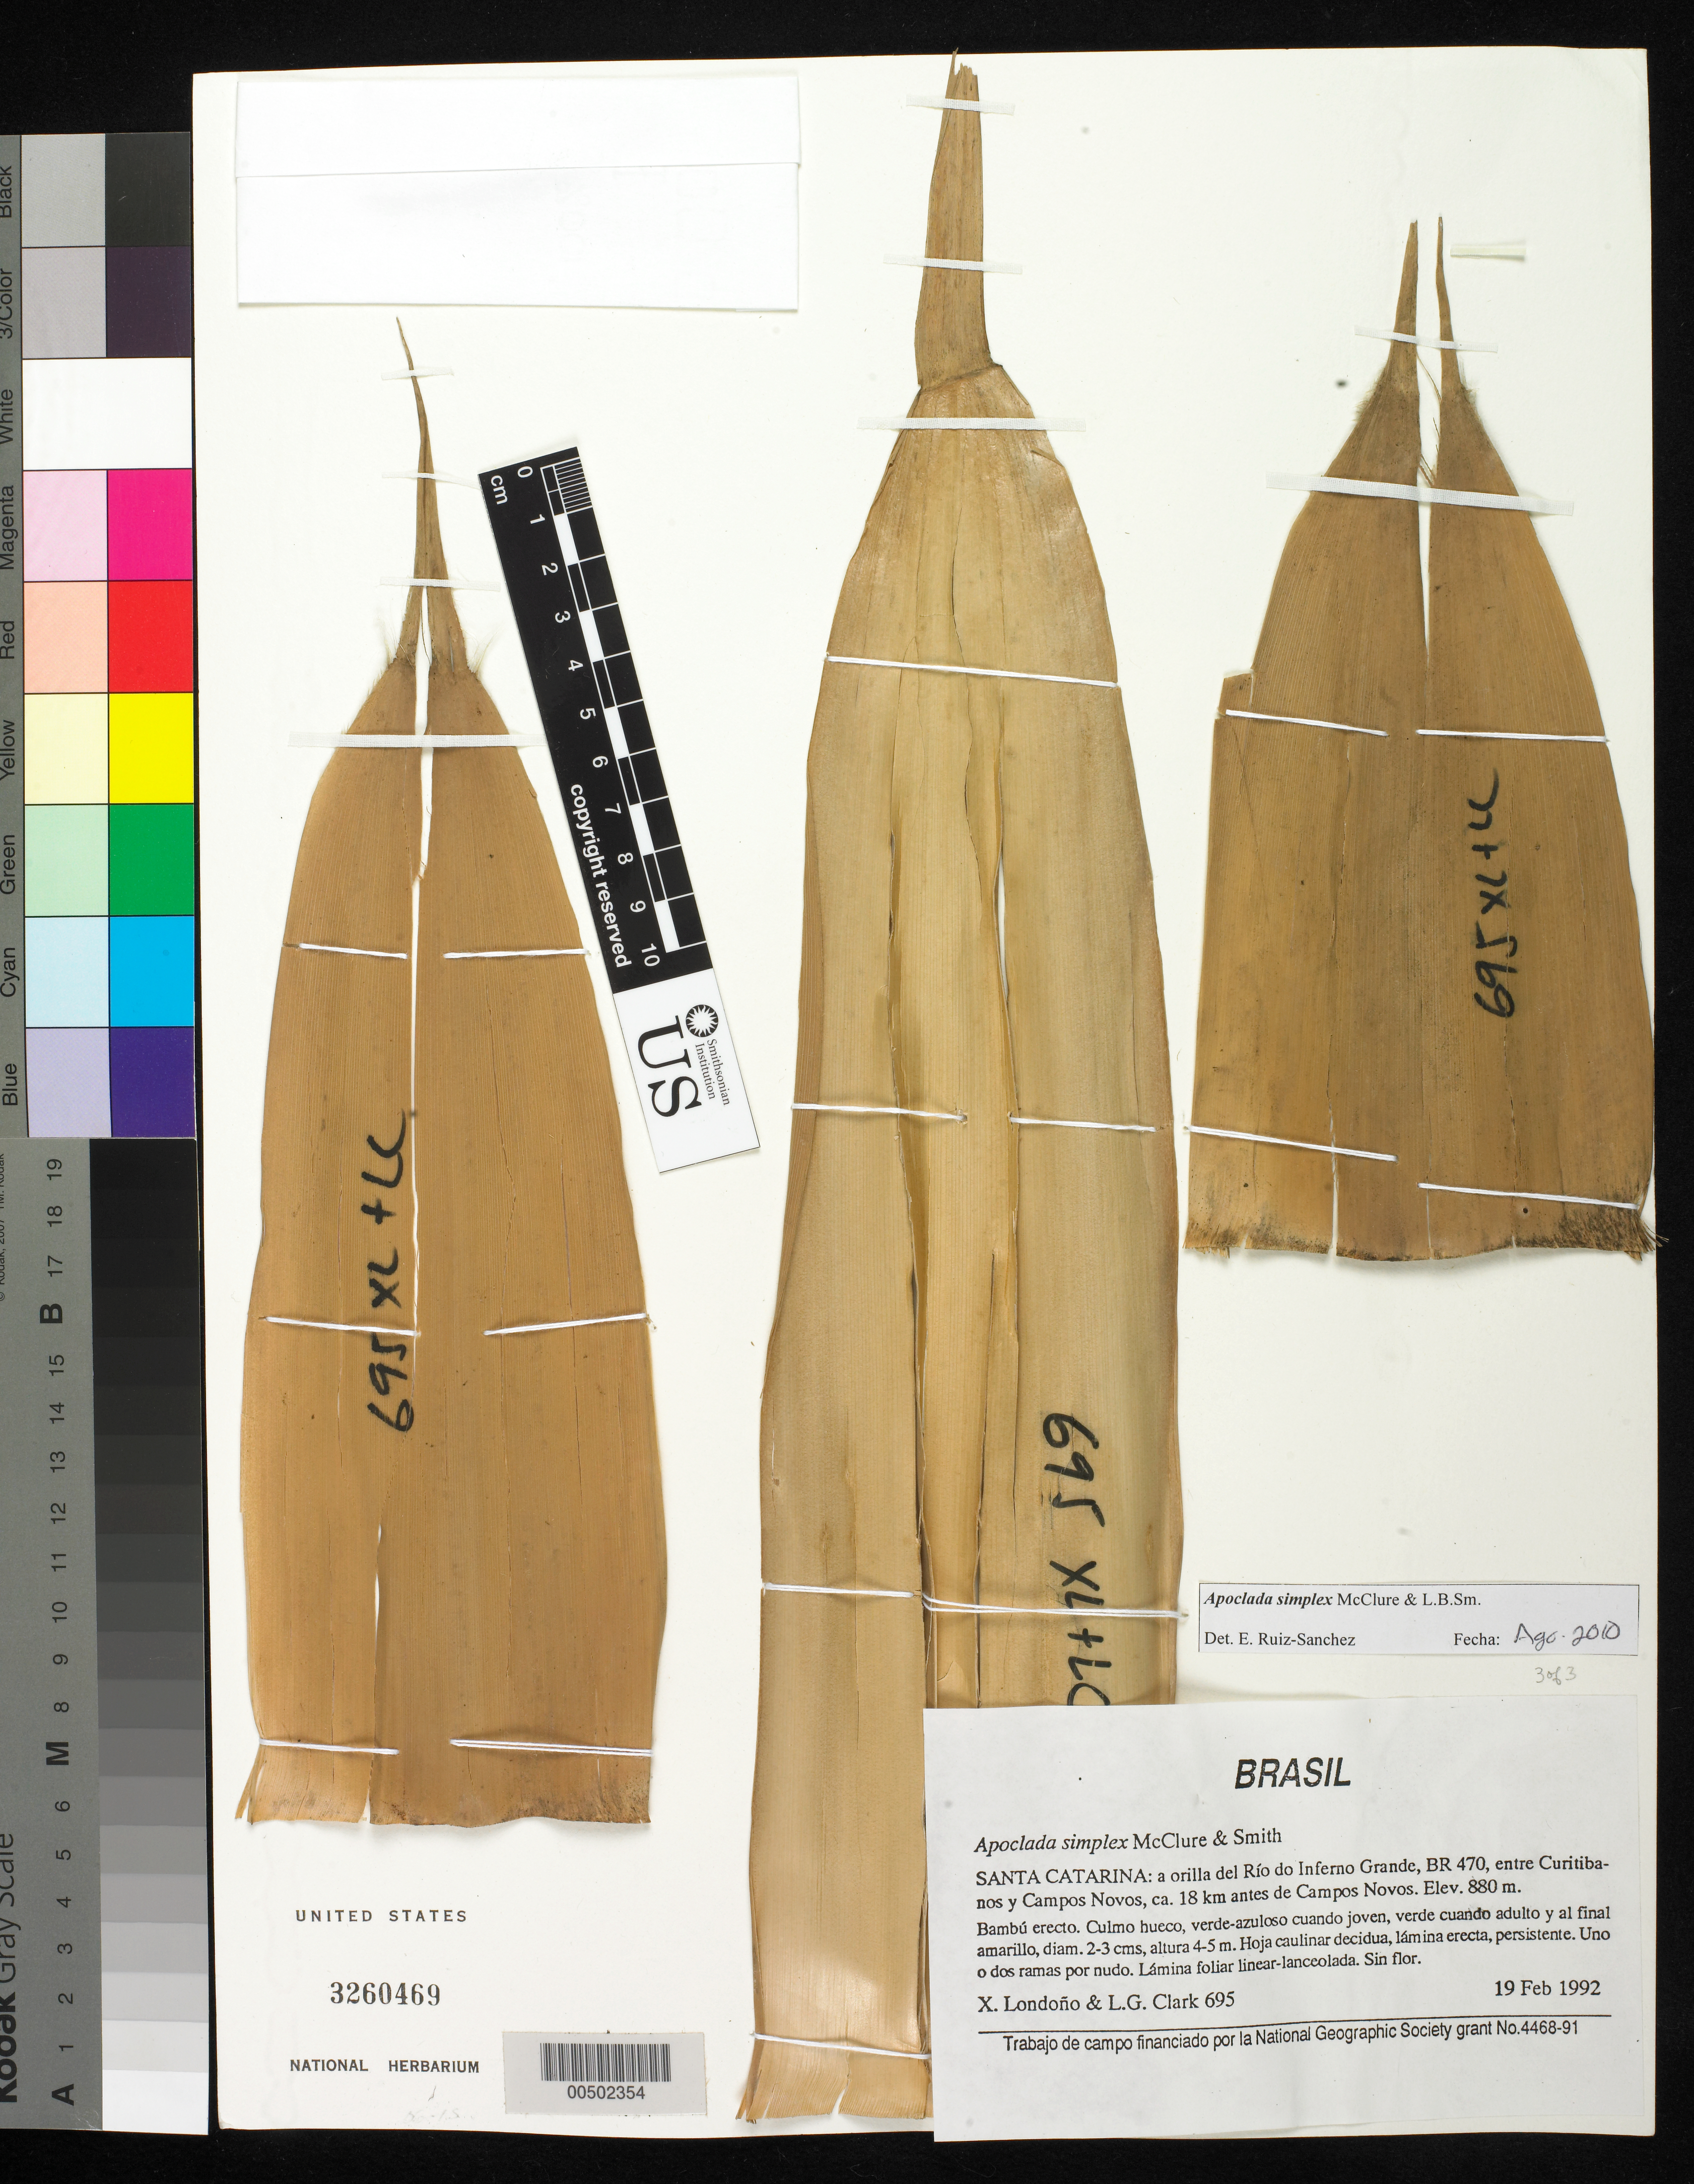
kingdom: Plantae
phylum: Tracheophyta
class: Liliopsida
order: Poales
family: Poaceae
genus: Apoclada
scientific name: Apoclada simplex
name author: McClure & L.B. Sm. in Reitz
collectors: X. Londoño & L. G. Clark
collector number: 695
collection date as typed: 19 Feb 1992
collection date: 1992-02-19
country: Brazil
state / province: Santa Catarina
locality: A orilla del rio do inferno grande, br470, entre curitibanos y campo novos, ca 18 km antes de campo novos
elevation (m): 880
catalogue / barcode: US 3260469